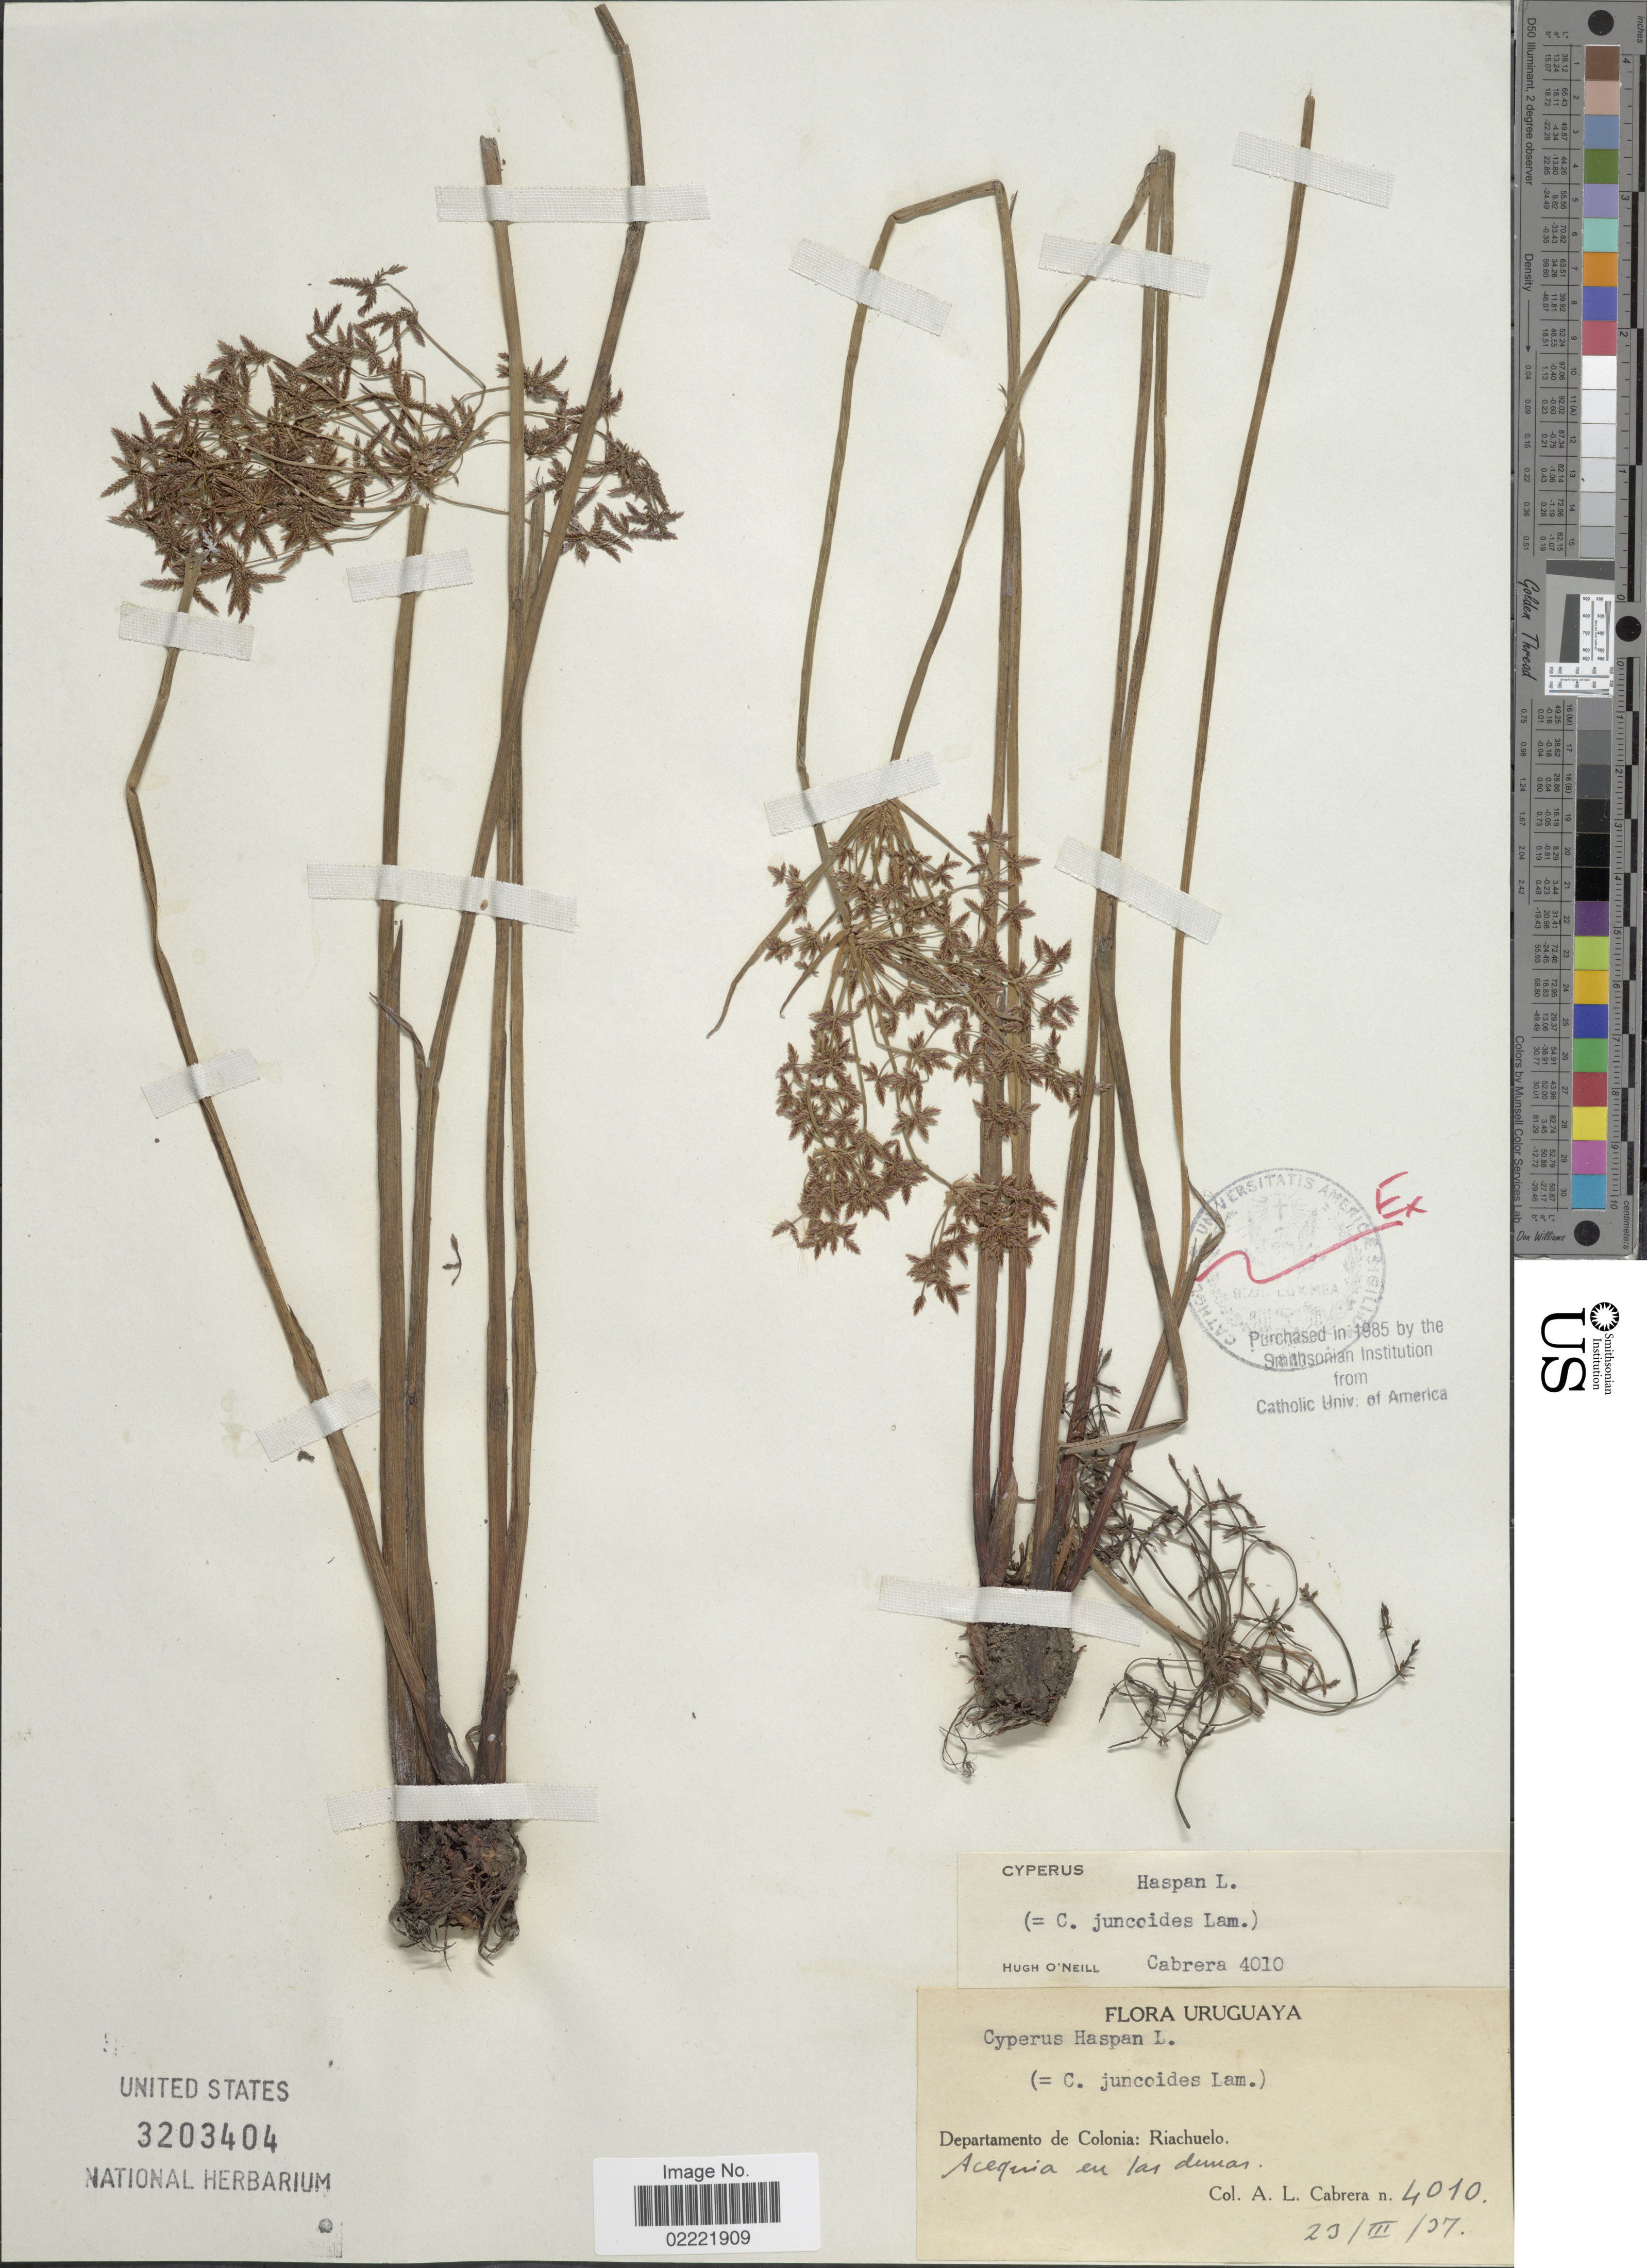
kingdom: Plantae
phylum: Tracheophyta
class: Liliopsida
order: Poales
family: Cyperaceae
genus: Cyperus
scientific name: Cyperus haspan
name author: L.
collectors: A. L. Cabrera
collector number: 4010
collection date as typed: Transcribed d/m/y: 23/3/37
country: Uruguay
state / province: Colonia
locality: Riachuelo, Acequia en las dunas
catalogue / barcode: US 3203404